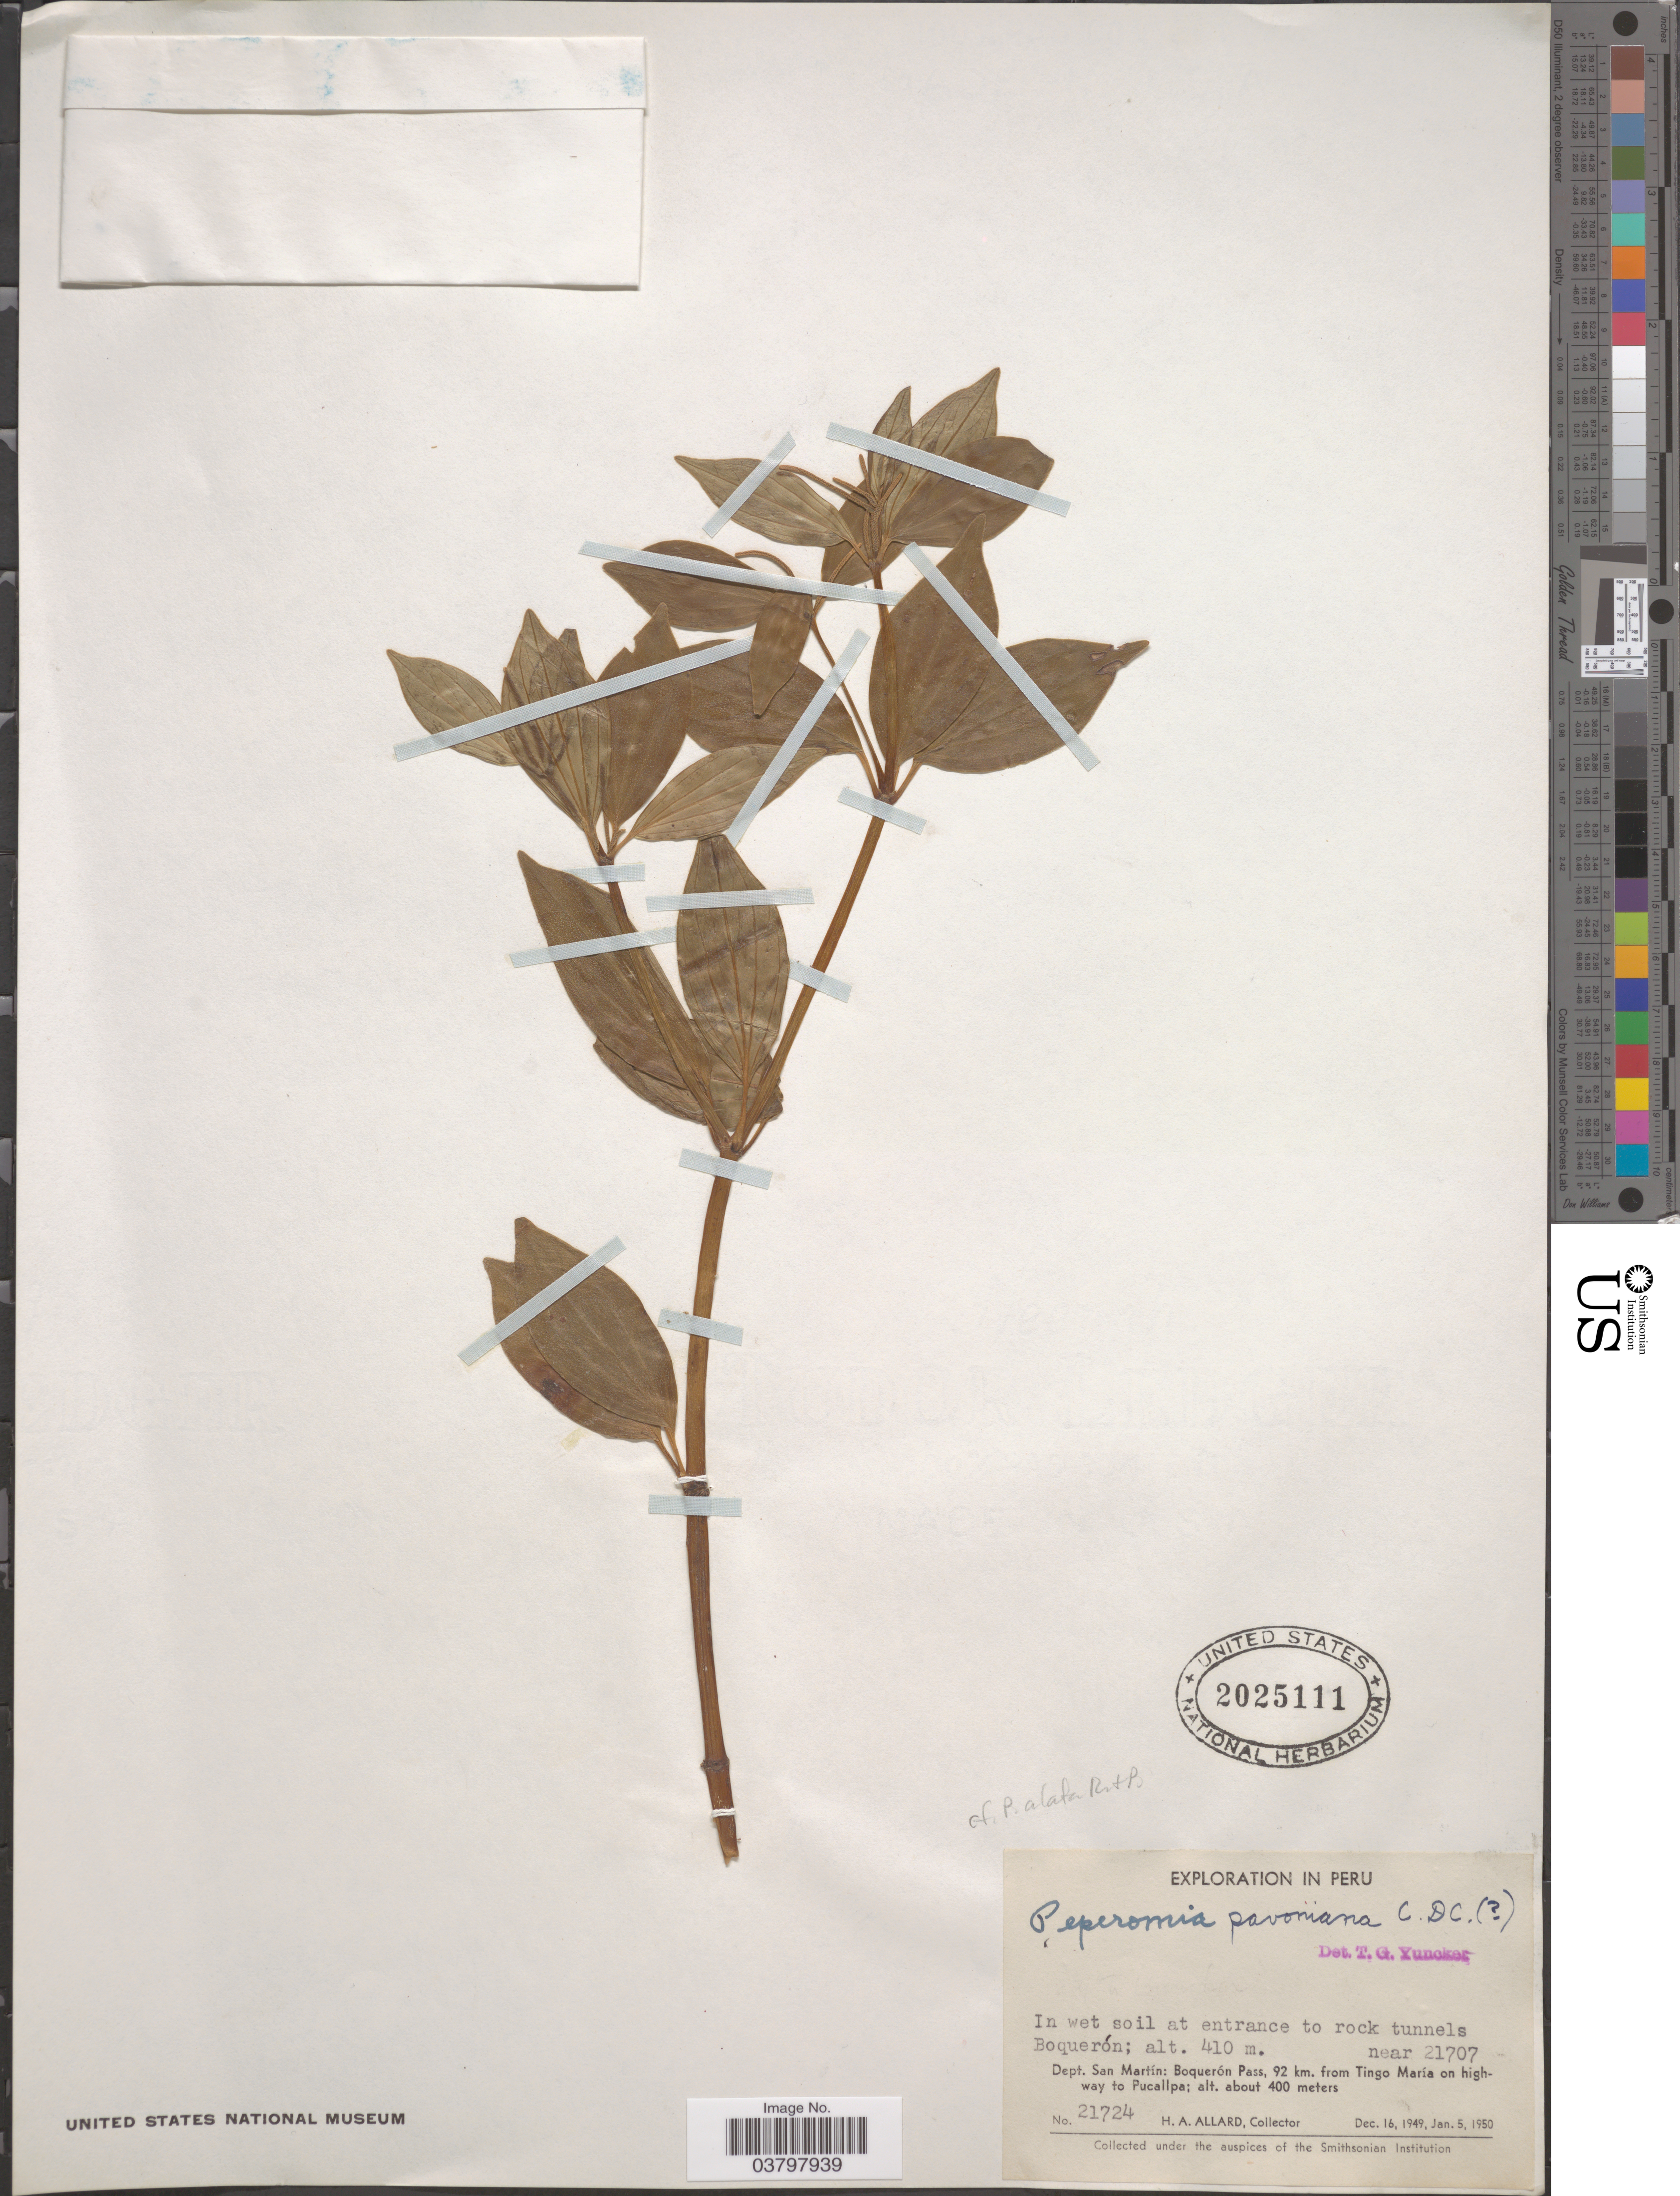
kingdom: Plantae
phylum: Tracheophyta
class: Magnoliopsida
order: Piperales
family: Piperaceae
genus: Peperomia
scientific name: Peperomia pavoniana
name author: C. DC.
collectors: H. A. Allard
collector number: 21724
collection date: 1949-12-16/1950-01-05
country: Peru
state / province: San Martín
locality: In wet soil at entrance to rock tunnels Boquerón. Dept. San Martín: Boquerón Pass, 92 km. from Tingo María on highway to Pucallpa, near 21707.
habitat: in wet soil at entrance to rock tunnels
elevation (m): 400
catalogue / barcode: US 2025111